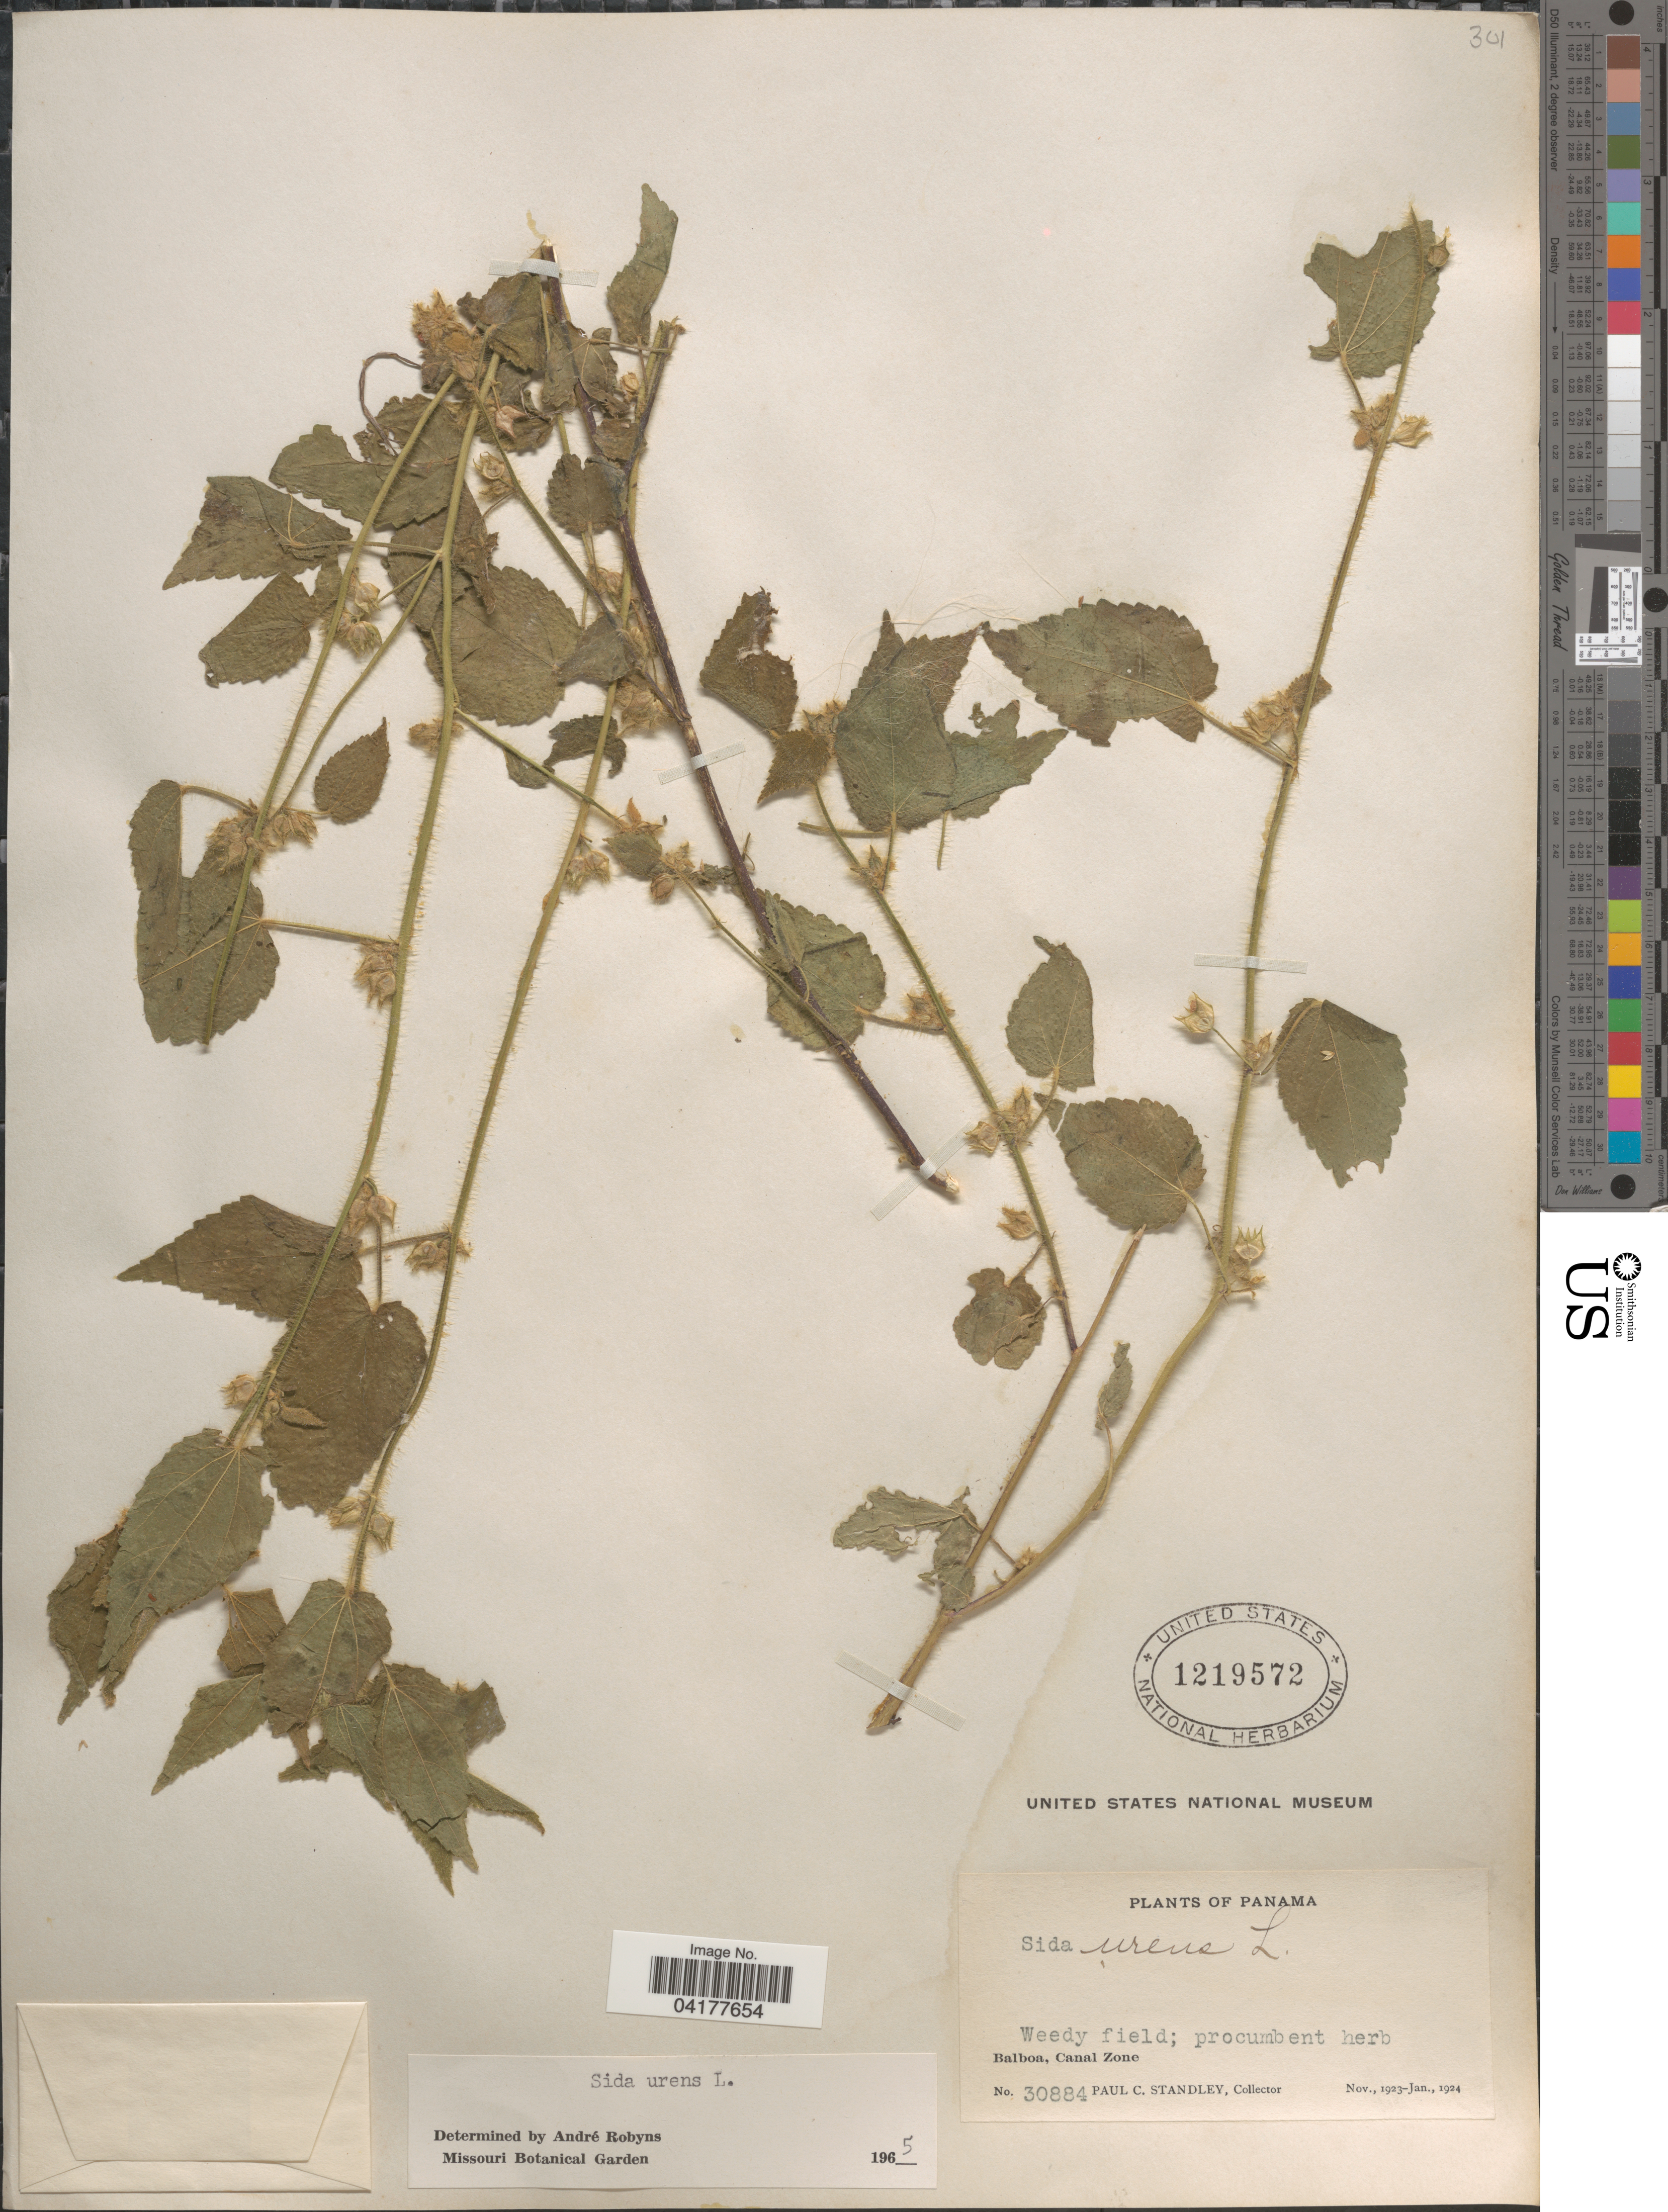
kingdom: Plantae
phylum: Tracheophyta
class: Magnoliopsida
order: Malvales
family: Malvaceae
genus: Sida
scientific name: Sida urens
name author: L.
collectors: P. C. Standley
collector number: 30884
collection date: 1923-11/1924-01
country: Panama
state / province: Colón / Panamá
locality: Balboa, Canal Zone.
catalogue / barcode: US 1219572